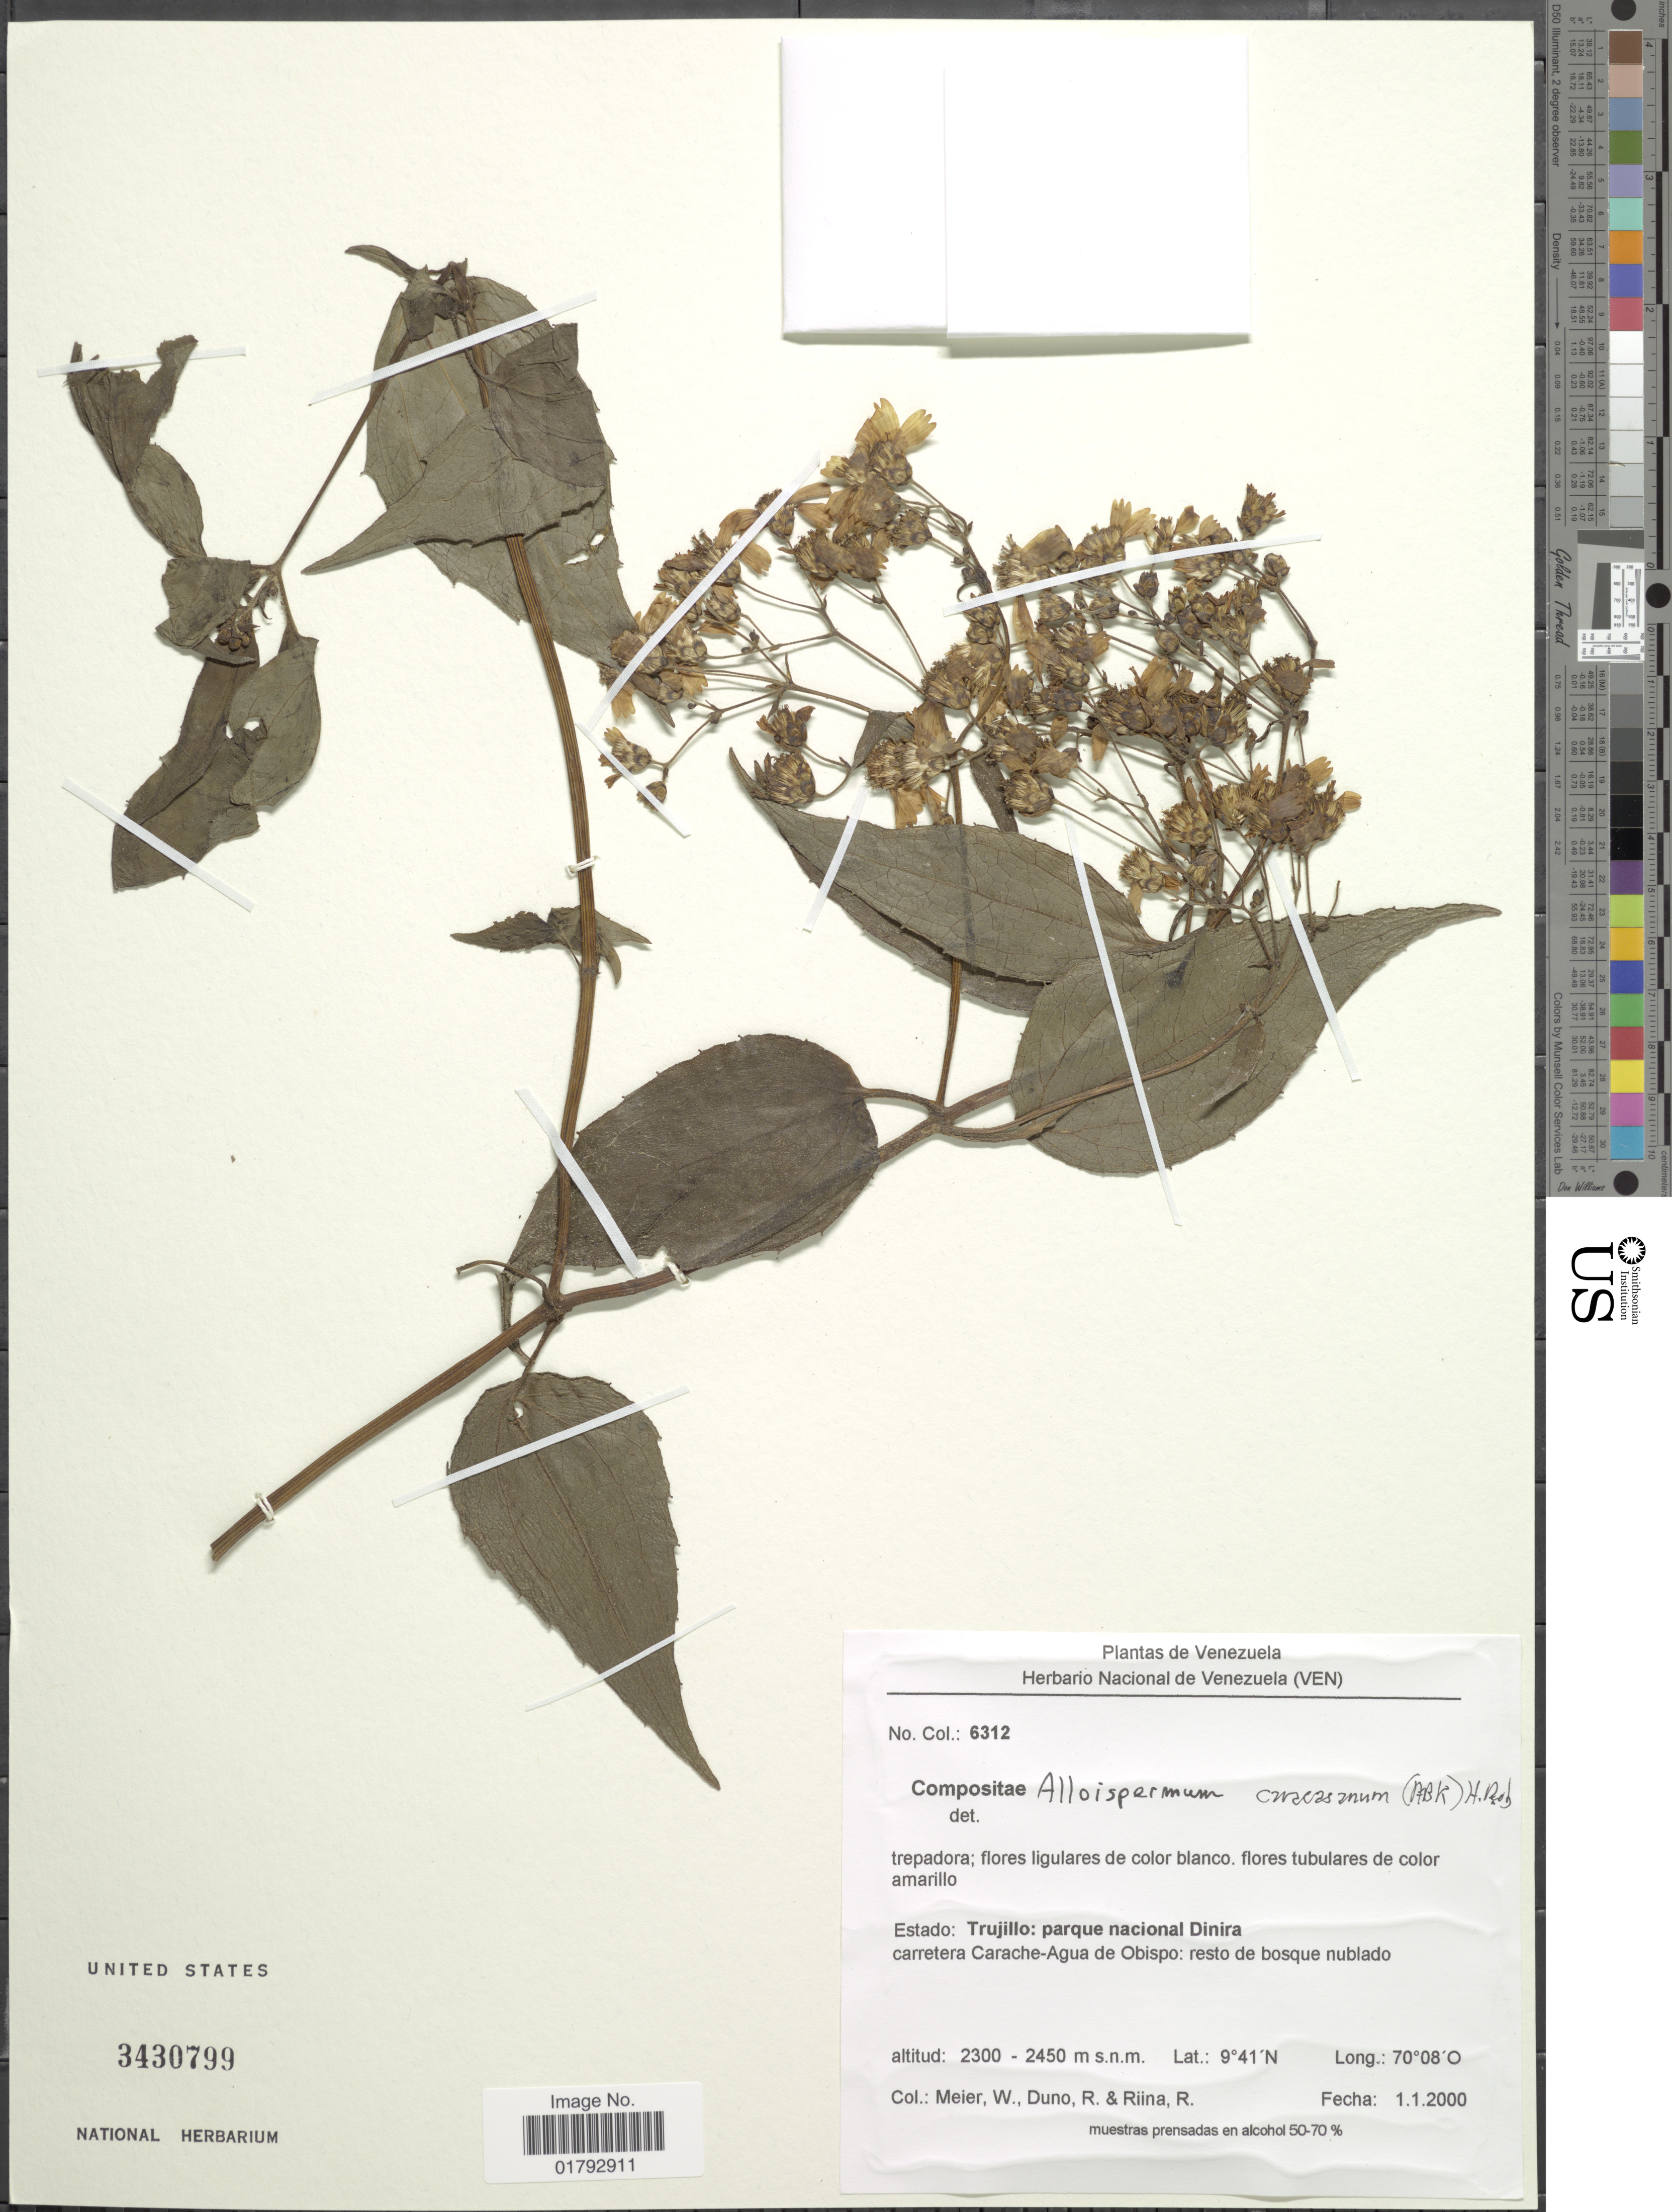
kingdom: Plantae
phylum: Tracheophyta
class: Magnoliopsida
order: Asterales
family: Asteraceae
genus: Alloispermum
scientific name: Alloispermum caracasanum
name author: (Kunth) H. Rob.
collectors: W. Meier & R. Duno de Stefano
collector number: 6312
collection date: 2000-01-01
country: Venezuela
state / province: Trujillo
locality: Estado: Trujillo; parque nacional Dinira carretera Carache-Agua de Obispo.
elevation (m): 2300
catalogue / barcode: US 3430799